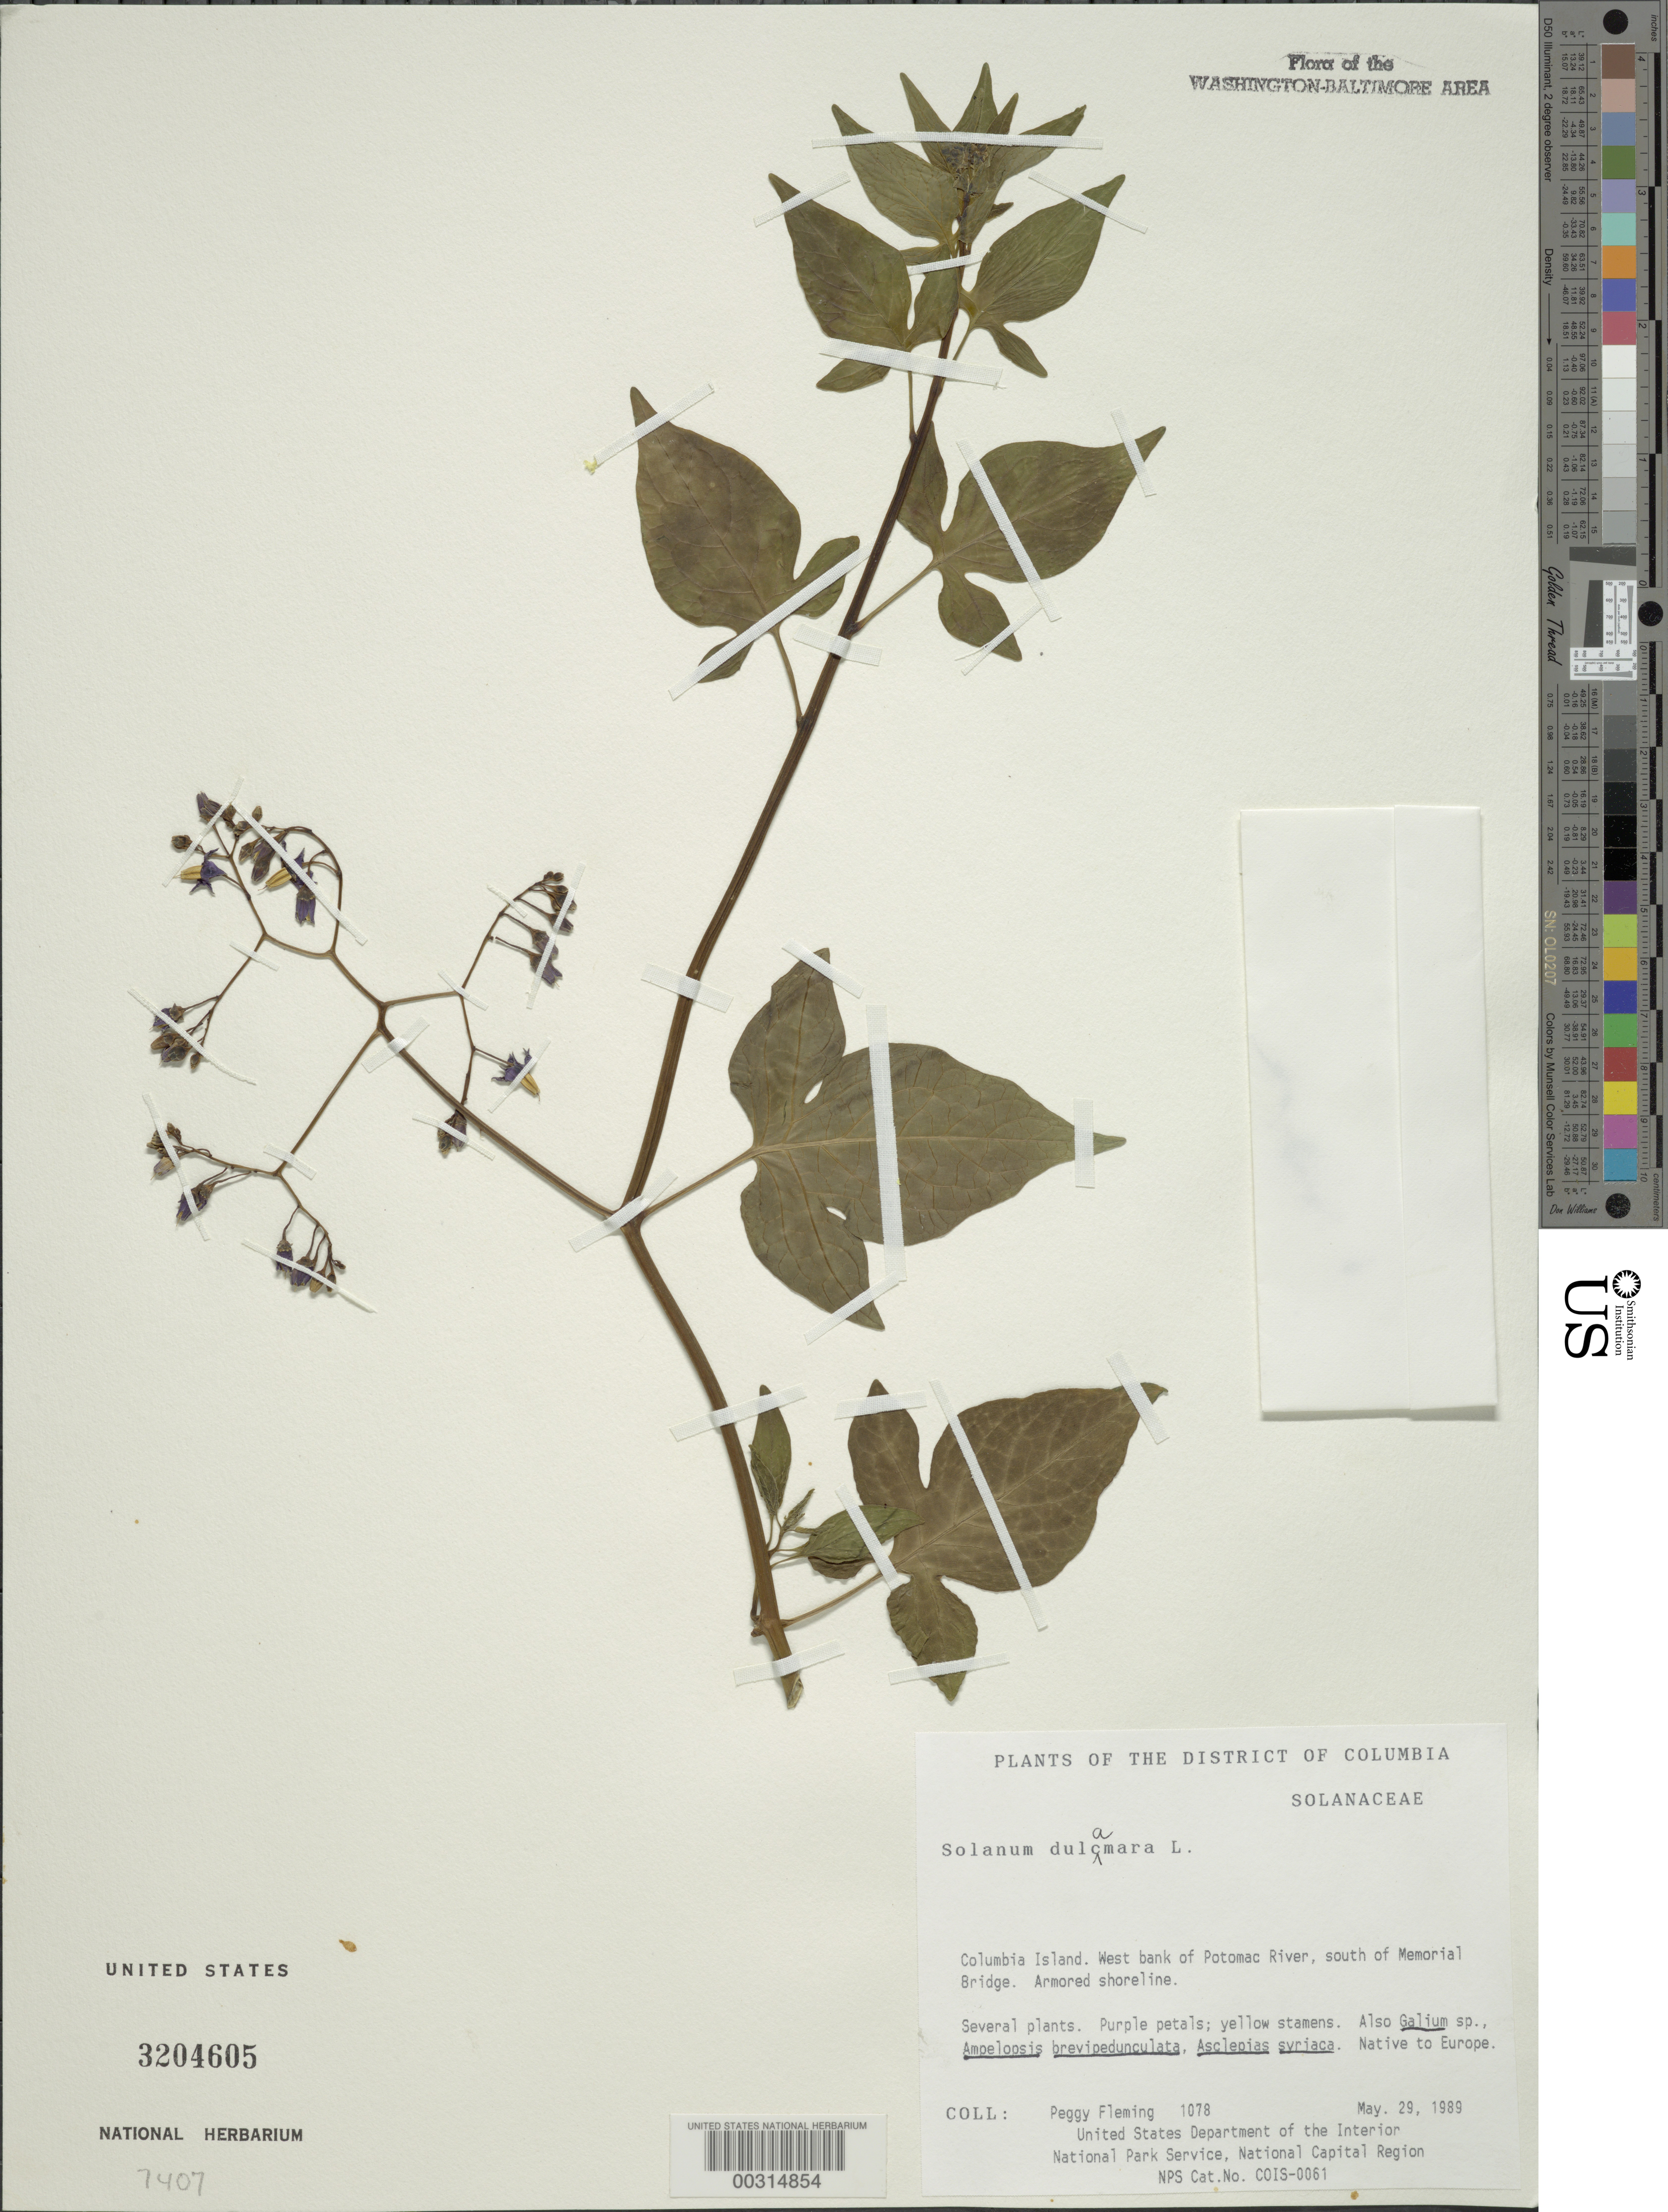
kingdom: Plantae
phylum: Tracheophyta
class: Magnoliopsida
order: Solanales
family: Solanaceae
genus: Solanum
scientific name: Solanum dulcamara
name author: L.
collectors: P. Fleming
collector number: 1078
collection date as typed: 29 May 1989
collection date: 1989-05-29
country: United States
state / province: District of Columbia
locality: Columbia Island, W bank of Potomac River, S of Memorial Bridge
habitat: Armored shoreline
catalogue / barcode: US 3204605